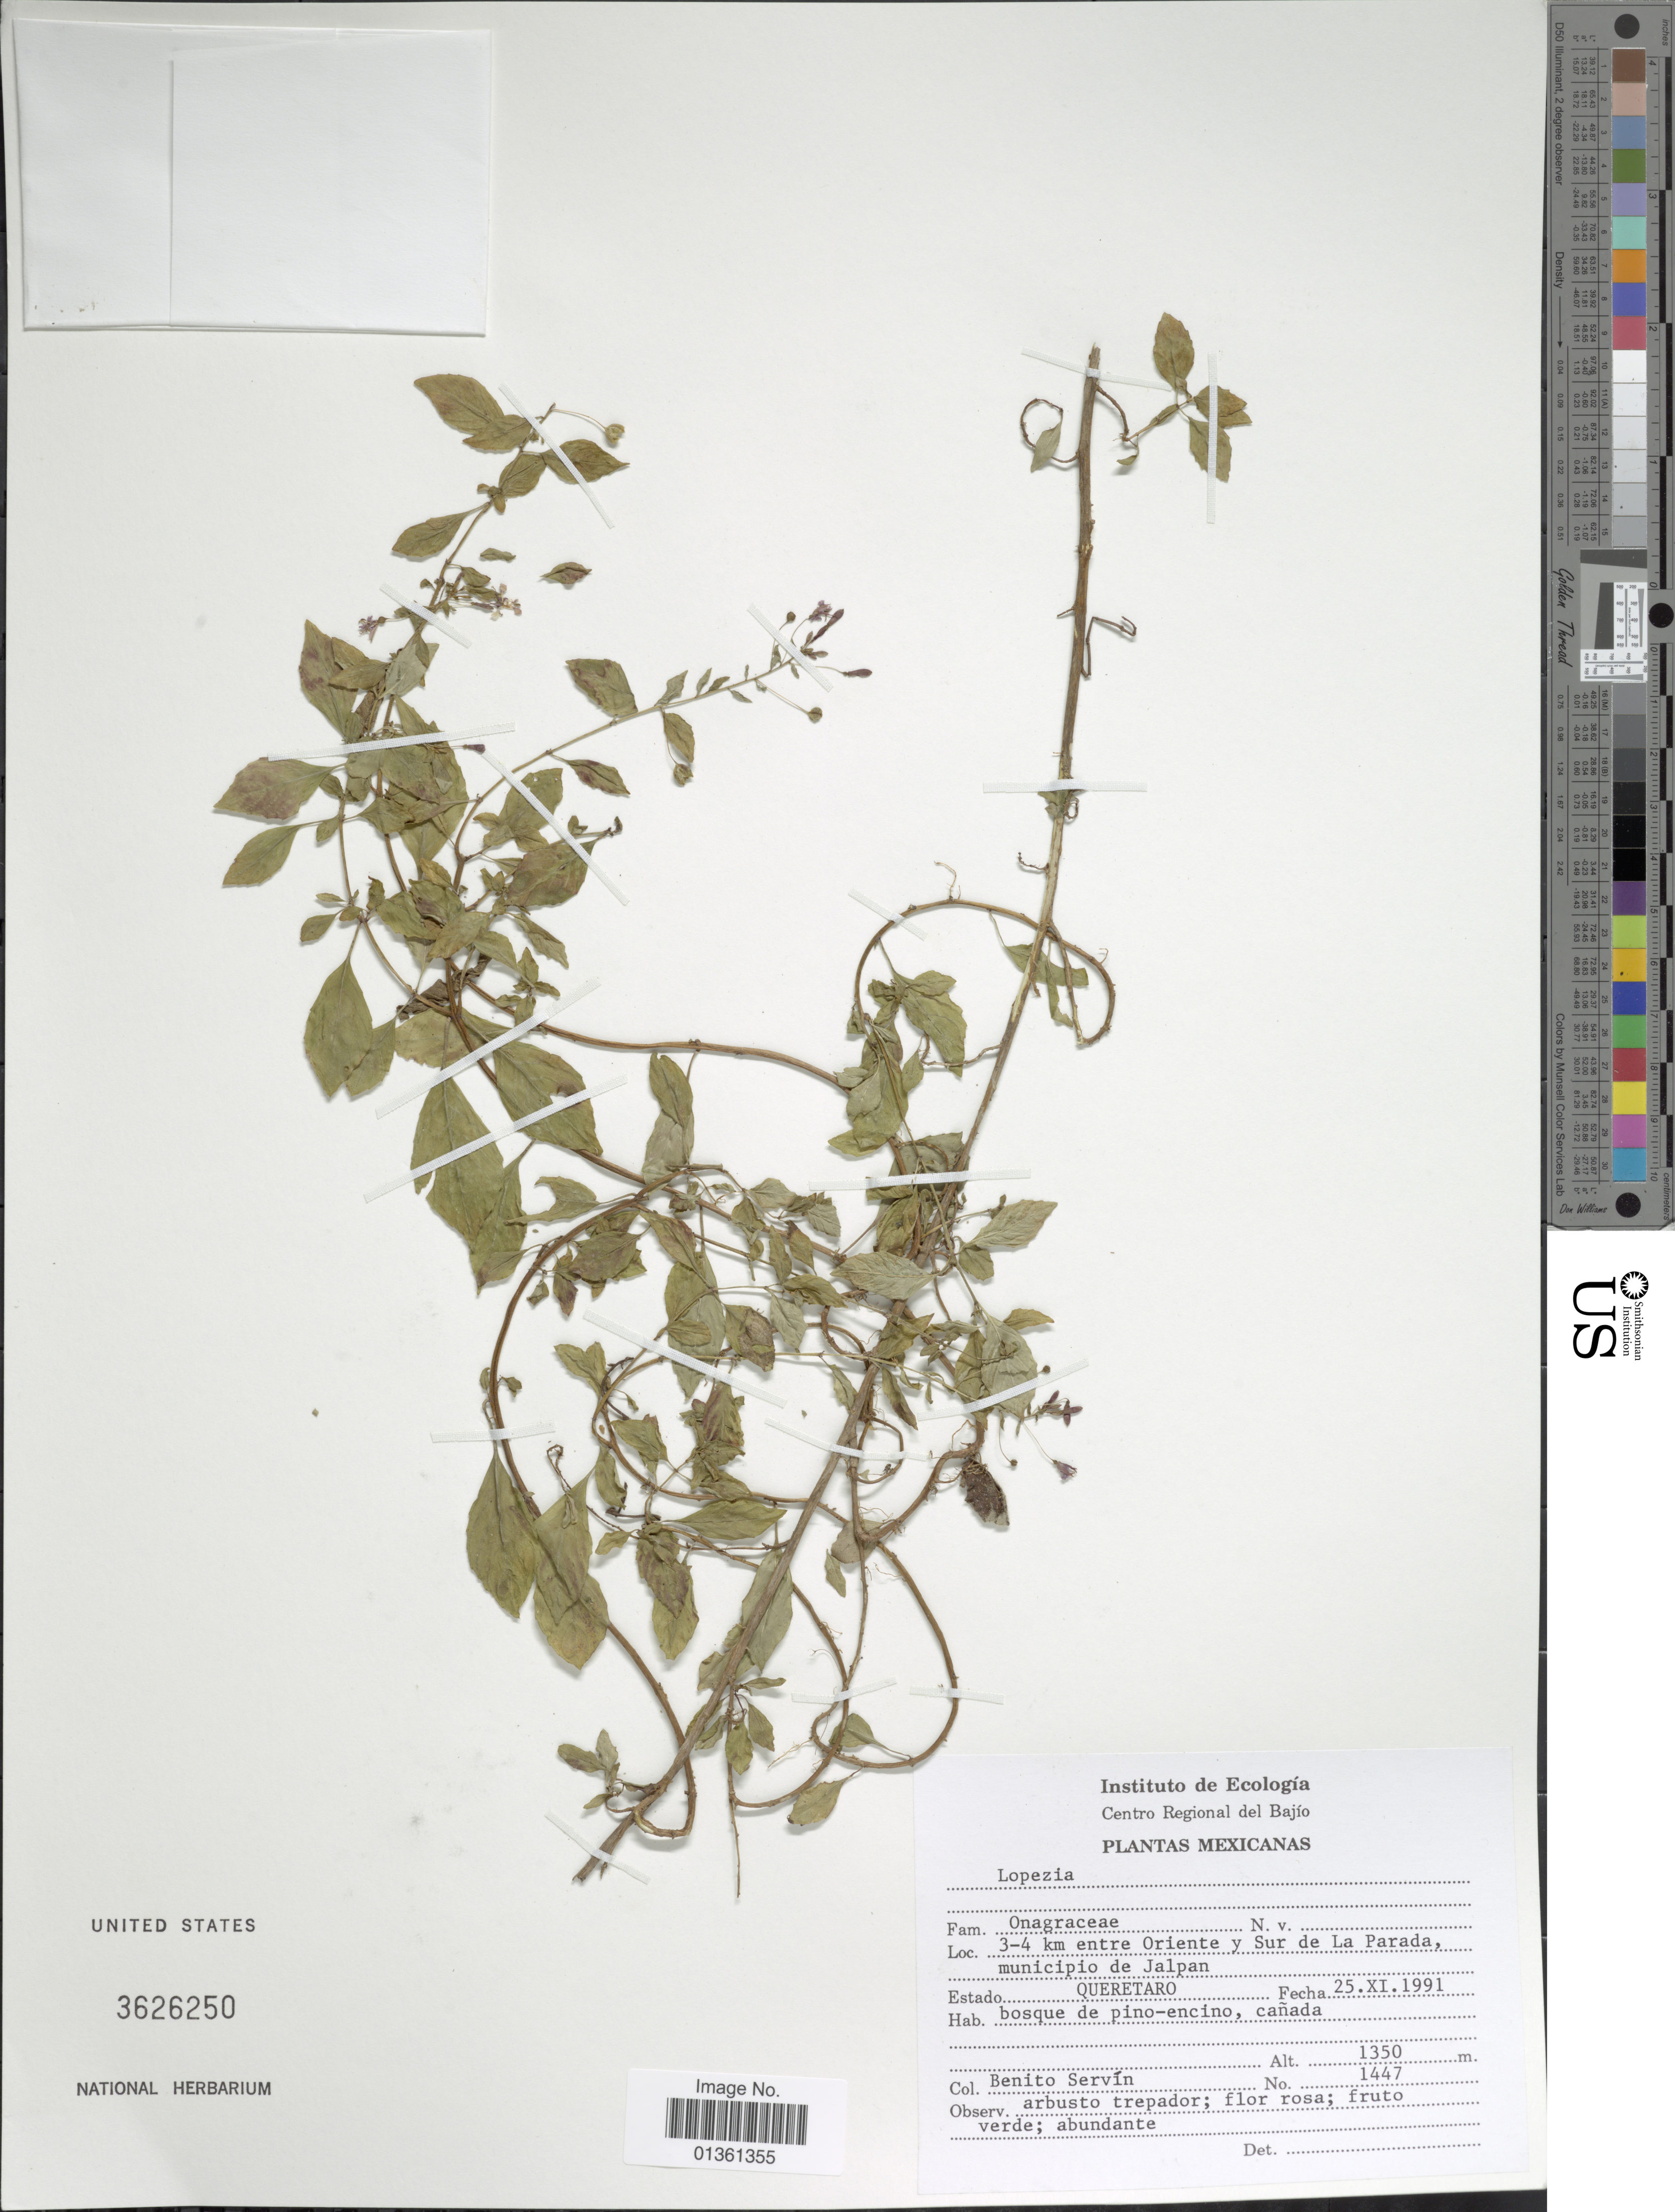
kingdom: Plantae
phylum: Tracheophyta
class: Magnoliopsida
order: Myrtales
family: Onagraceae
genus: Lopezia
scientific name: Lopezia sp.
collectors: B. Servín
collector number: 1447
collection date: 1991-11-25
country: Mexico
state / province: Querétaro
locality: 3-4 km entre Oriente y Sur de La Parada, municipio de Jalpan.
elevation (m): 1350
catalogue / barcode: US 3626250